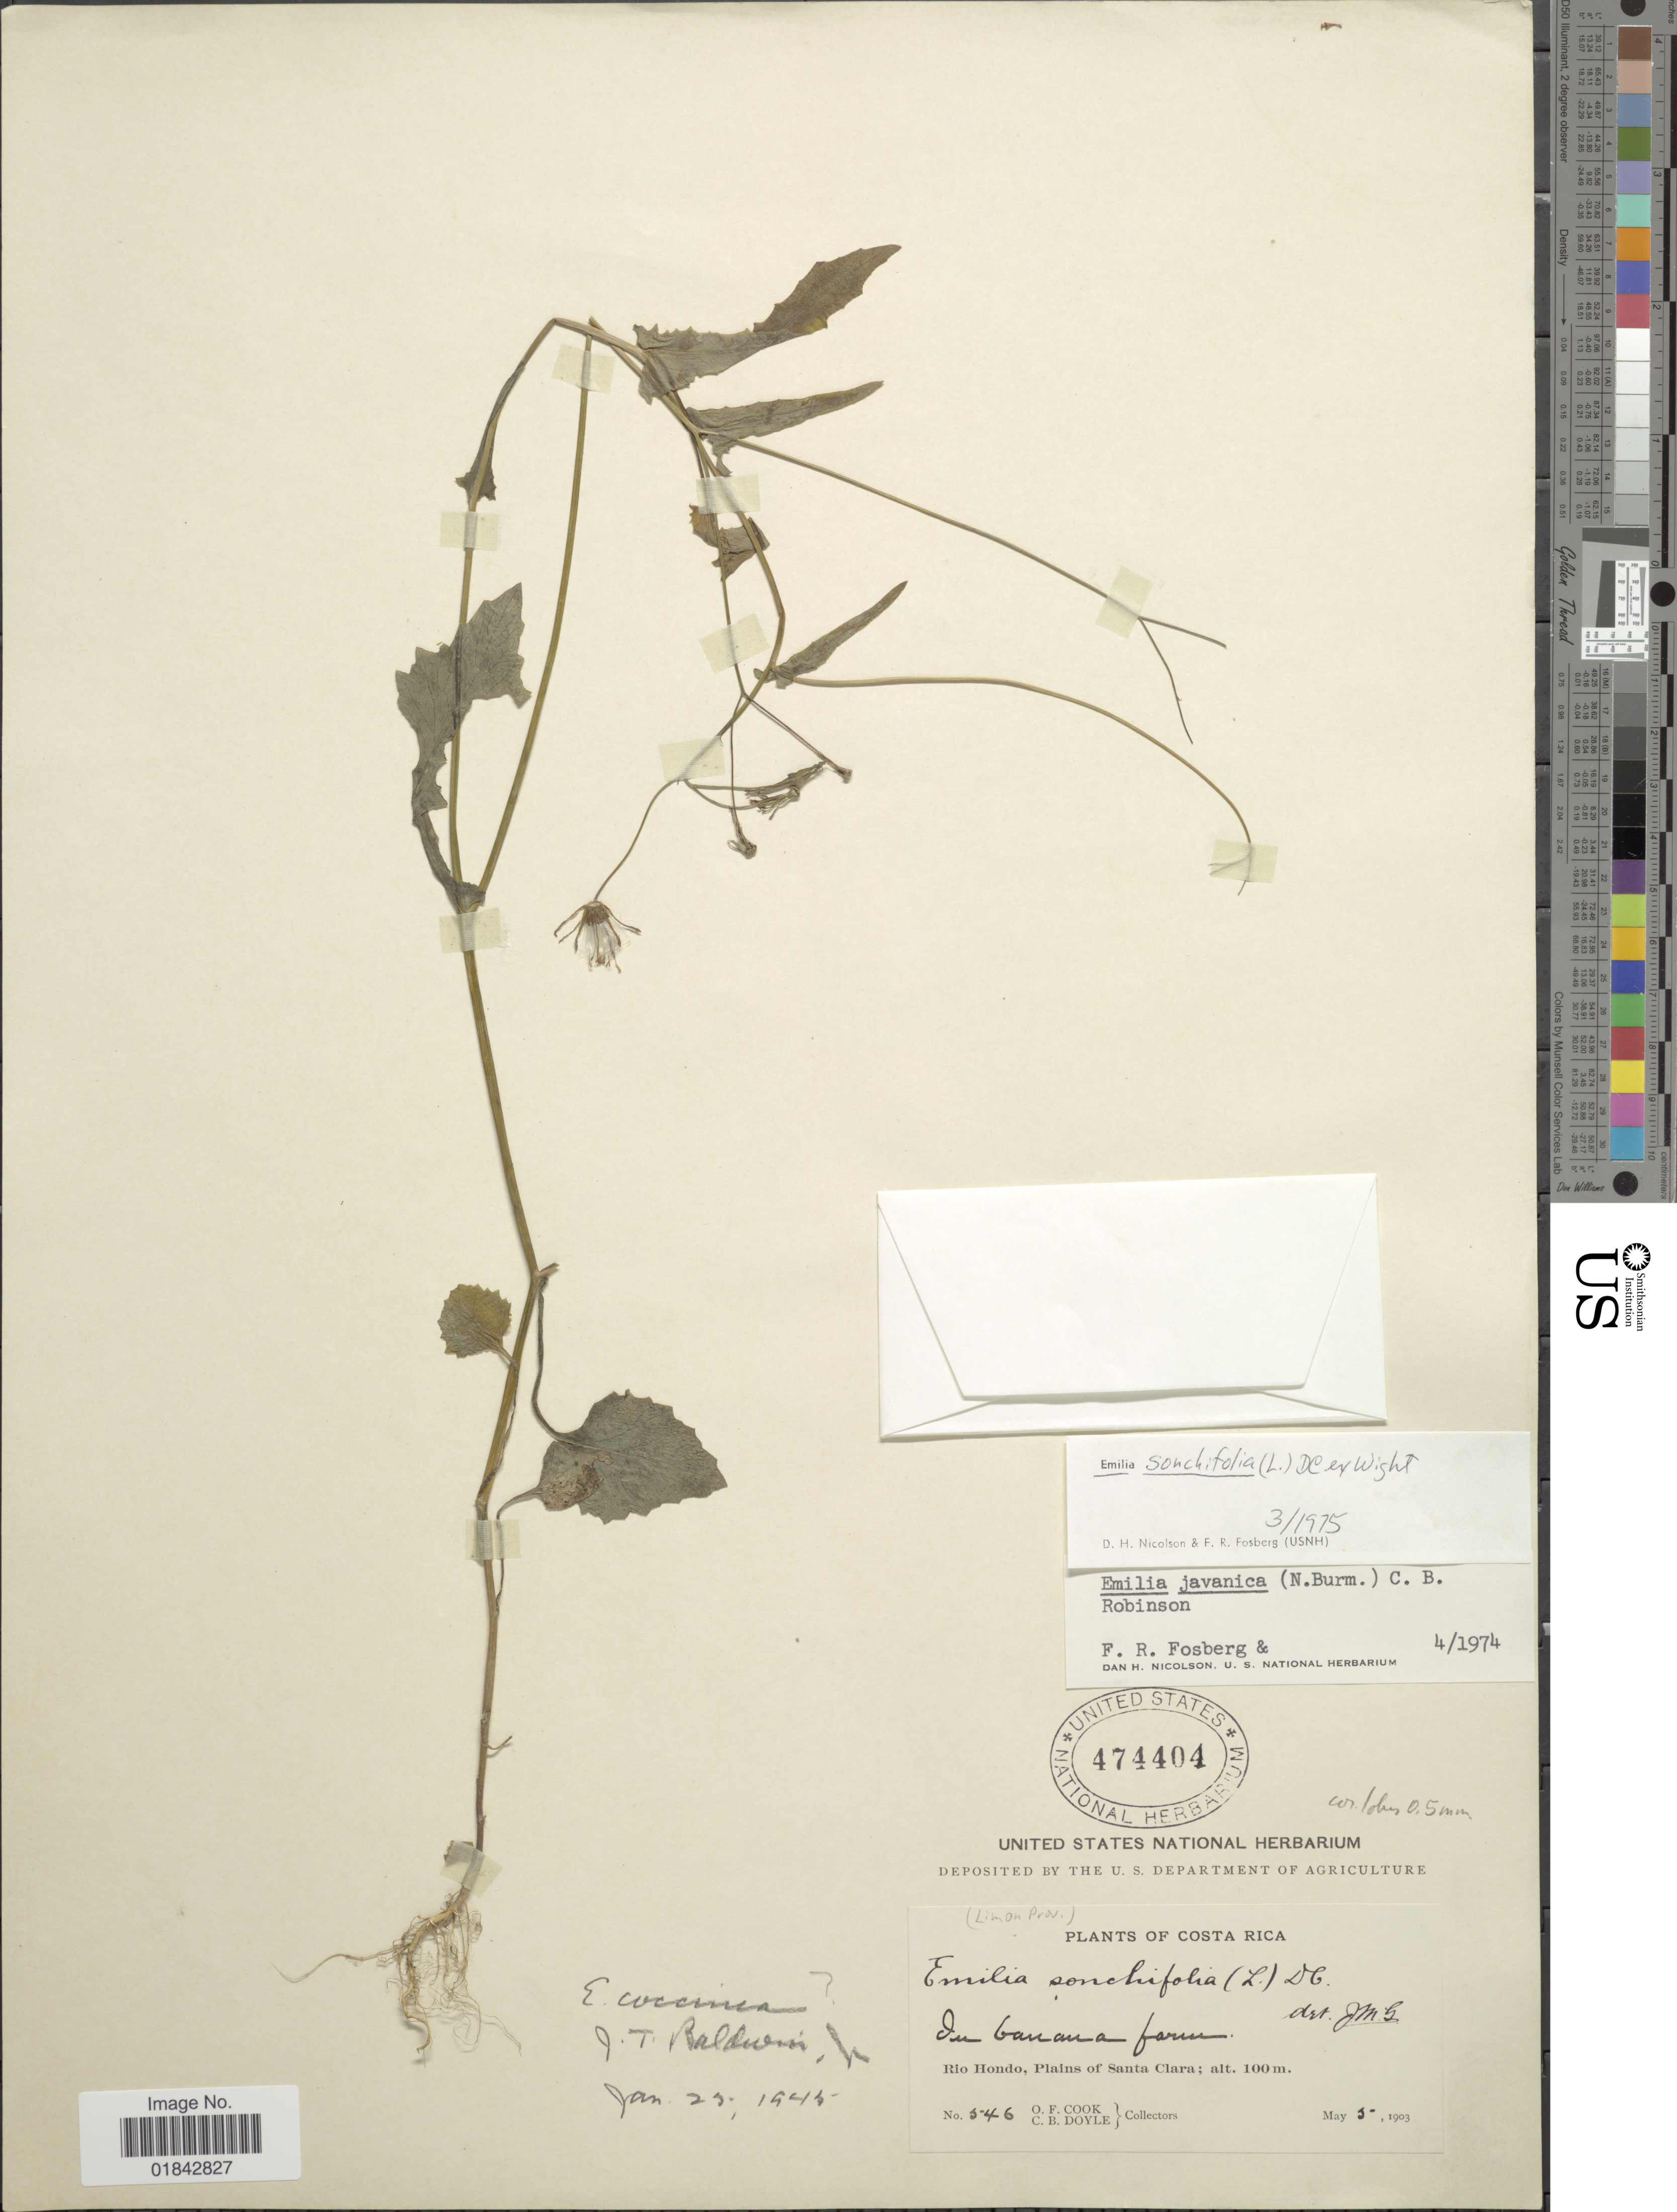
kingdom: Plantae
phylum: Tracheophyta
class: Magnoliopsida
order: Asterales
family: Asteraceae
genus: Emilia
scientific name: Emilia sonchifolia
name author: (L.) DC.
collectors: O. F. Cook & C. Doyle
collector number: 546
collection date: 1903-05-05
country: Costa Rica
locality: In banana farm, Rio Hondo, plains of Santa Clara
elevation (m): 100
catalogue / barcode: US 474404